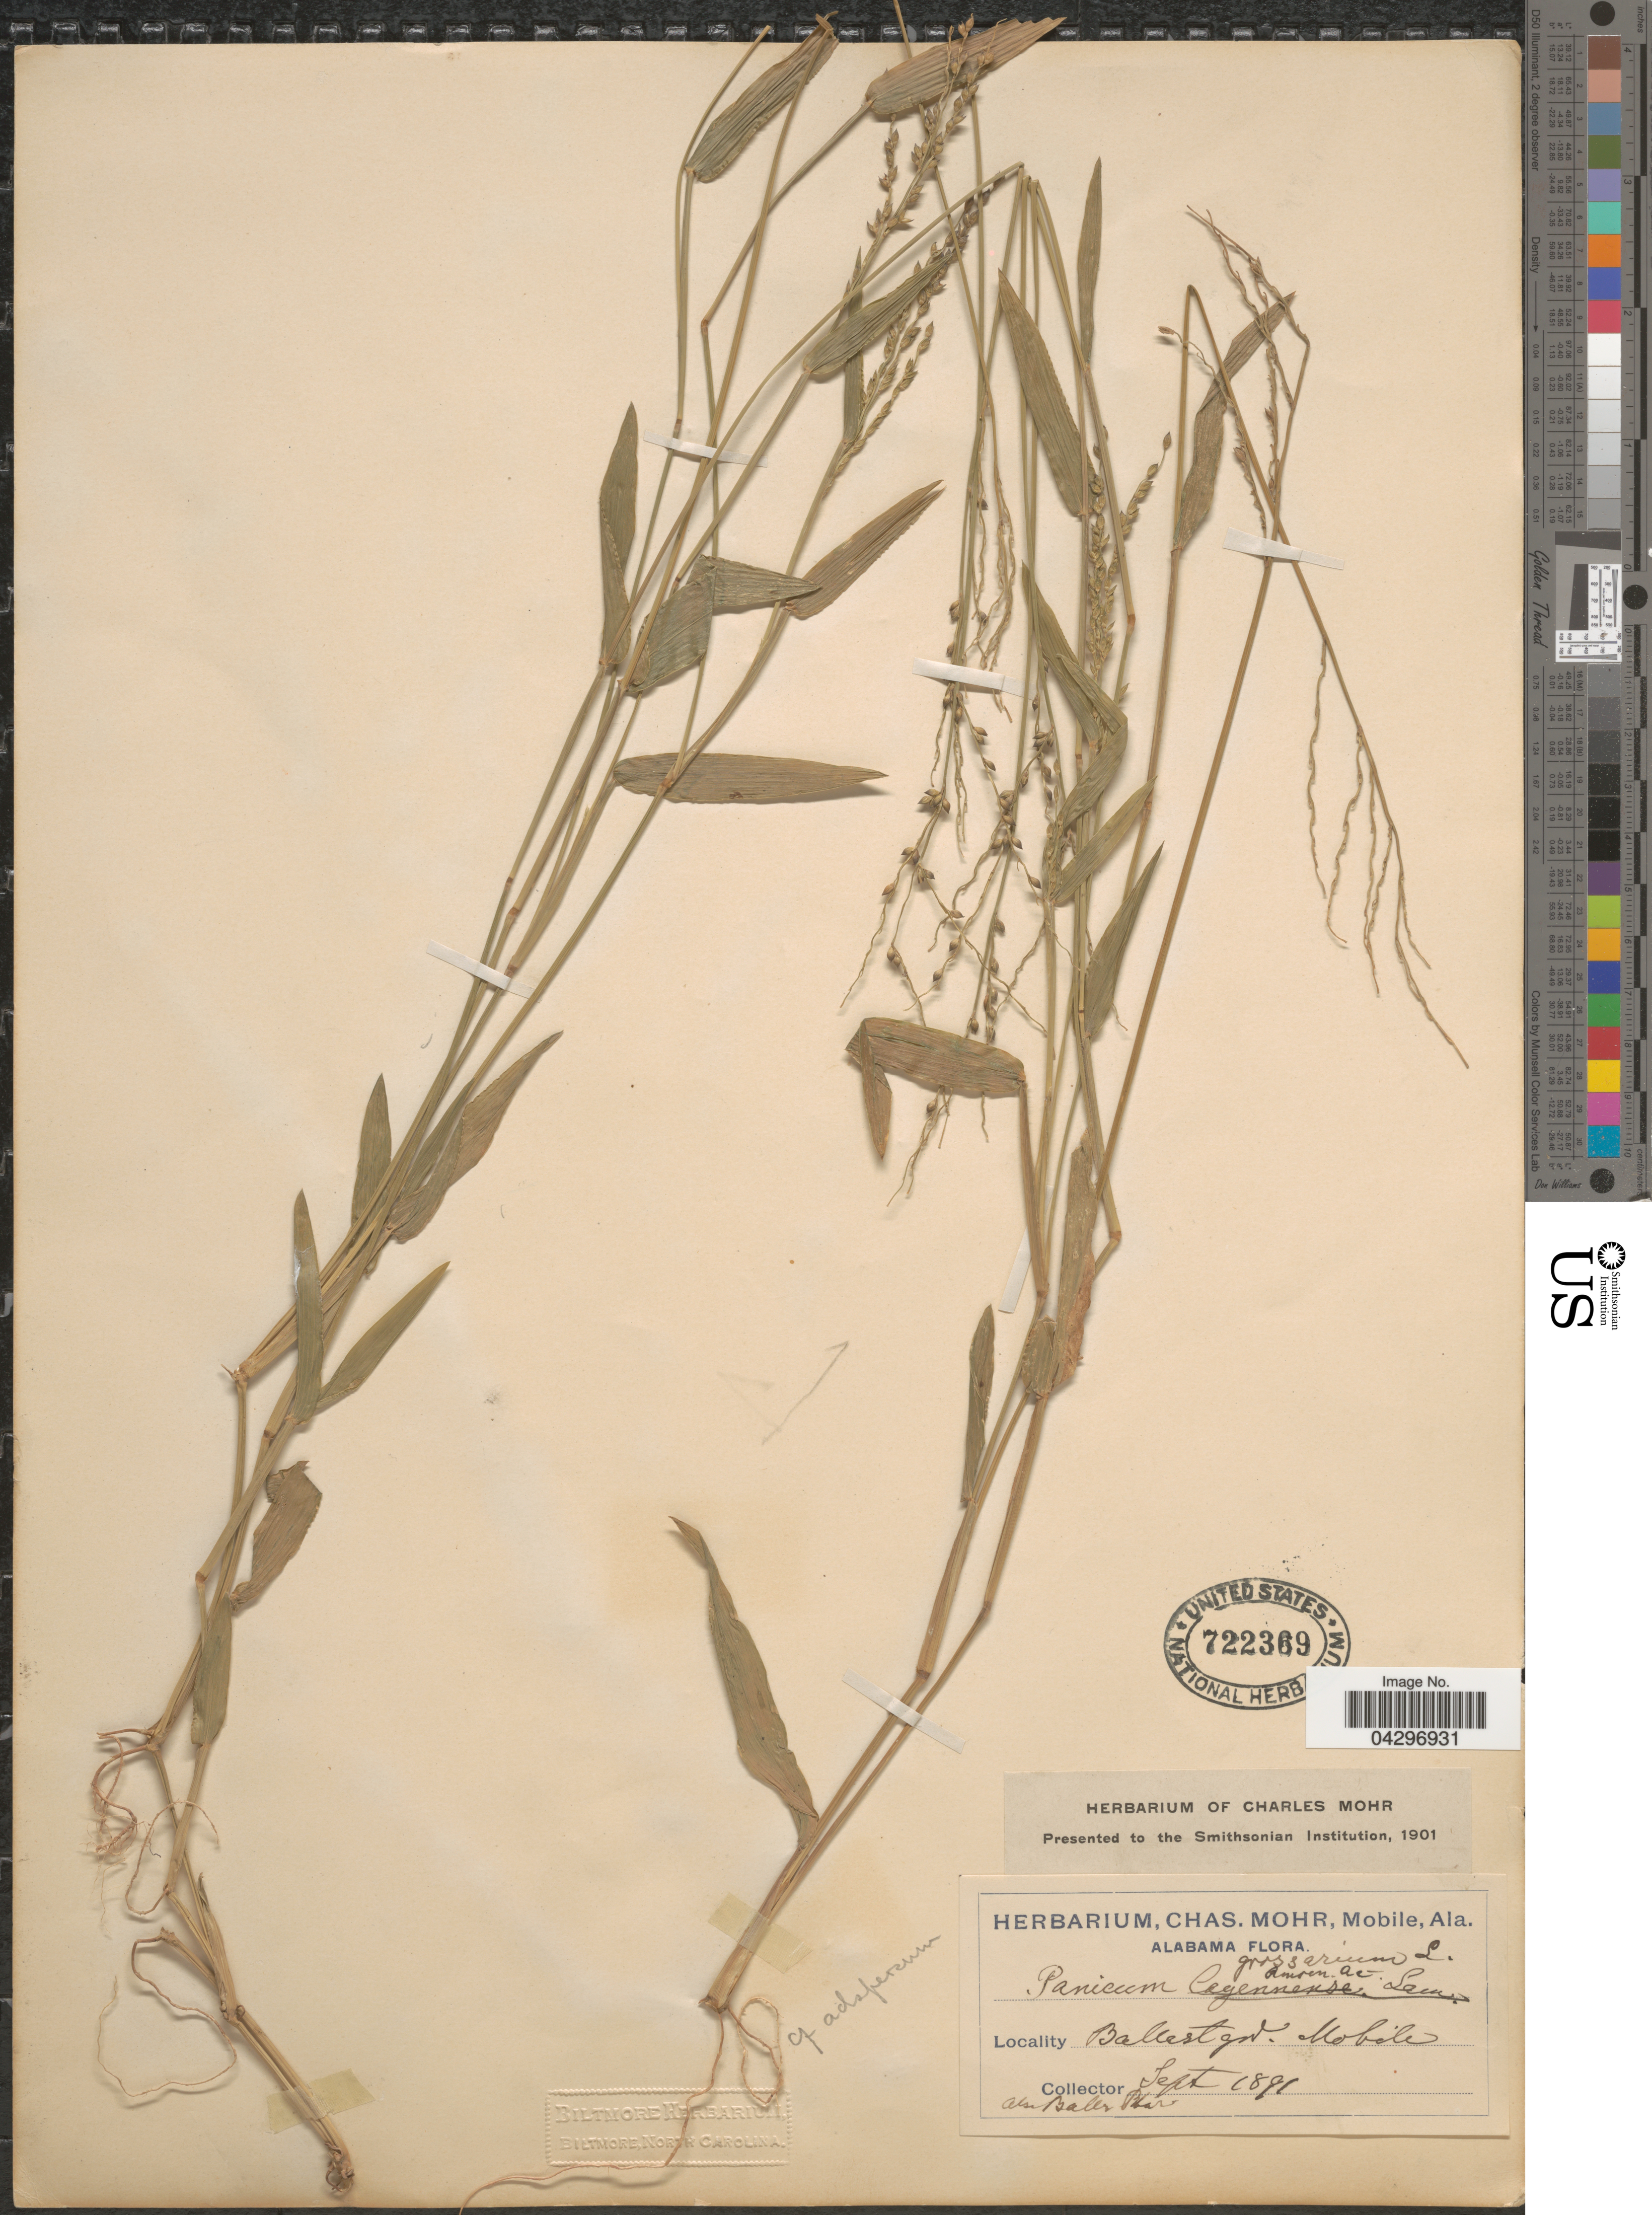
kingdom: Plantae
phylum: Tracheophyta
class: Liliopsida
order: Poales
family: Poaceae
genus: Urochloa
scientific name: Urochloa adspersa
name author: (Trin.) R.D. Webster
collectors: ex herb. Charles Mohr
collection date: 1891-09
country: United States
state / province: Alabama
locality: Mobile. Ballast grd.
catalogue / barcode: US 722369